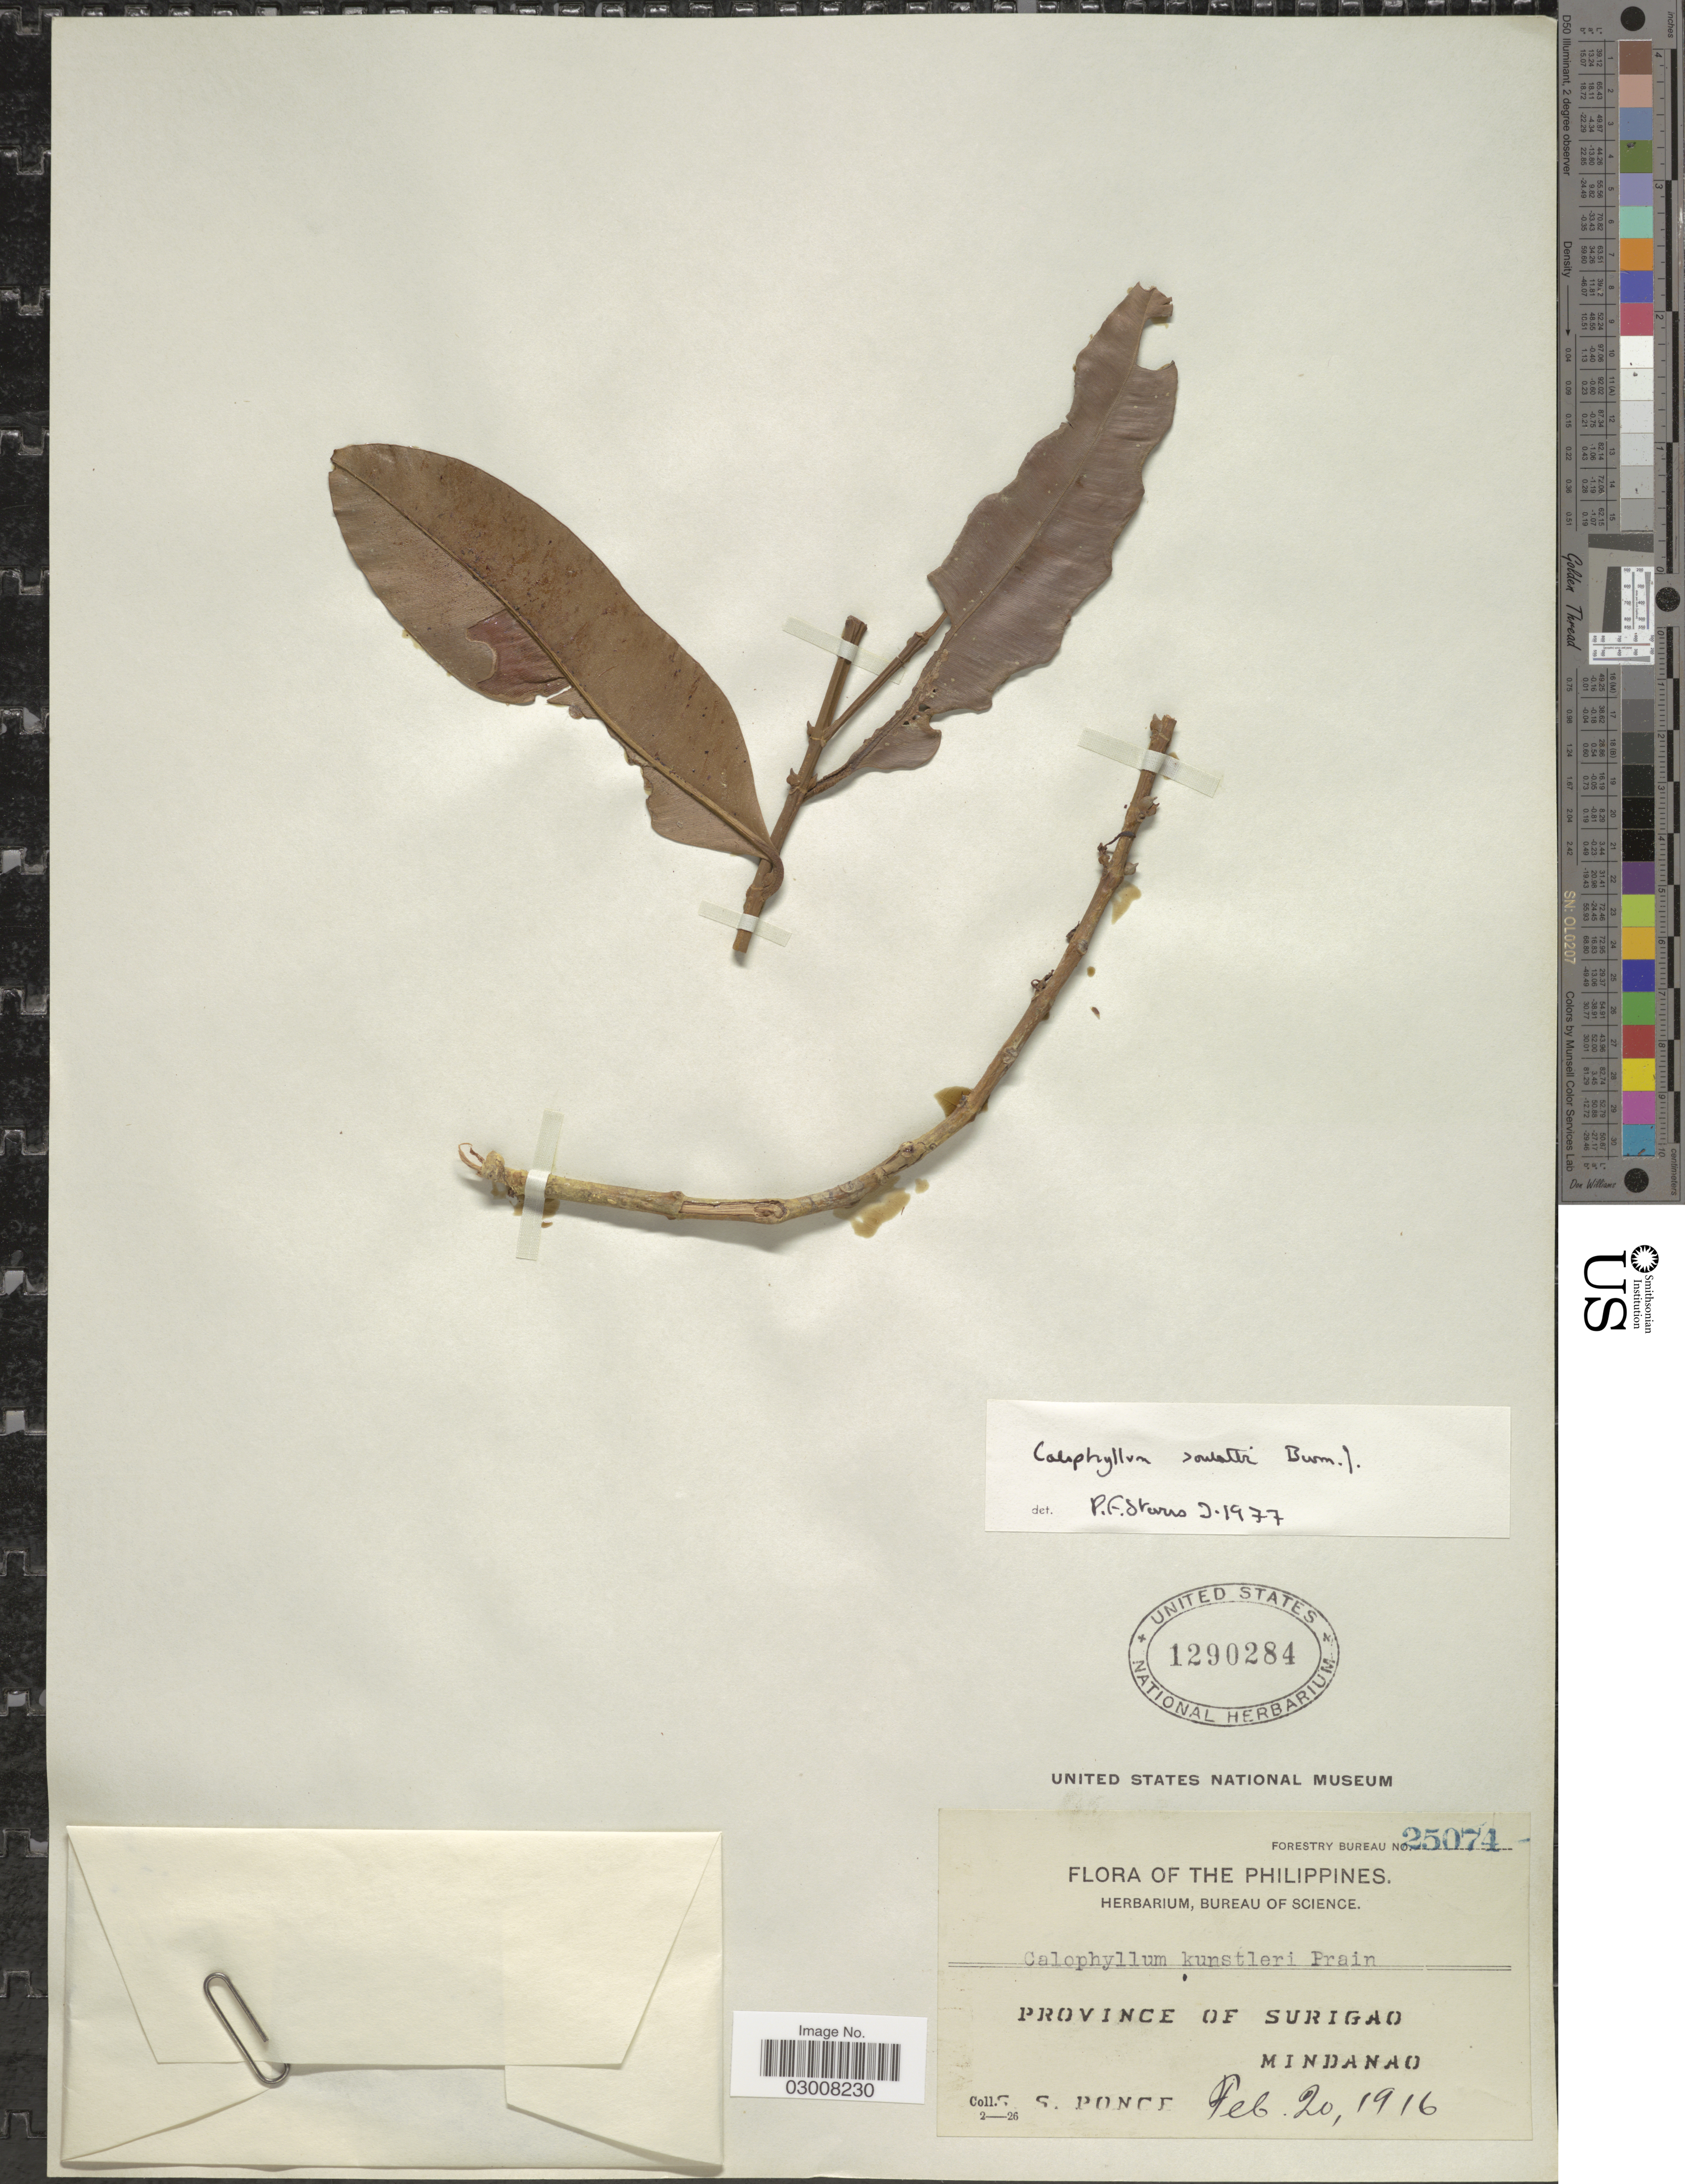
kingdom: Plantae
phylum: Tracheophyta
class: Magnoliopsida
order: Malpighiales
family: Calophyllaceae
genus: Calophyllum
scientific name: Calophyllum soulattri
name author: Burm. f.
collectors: S. Ponce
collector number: Forestry Bureau 25074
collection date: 1916-02-20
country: Philippines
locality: Province of Surigao, Mindanao.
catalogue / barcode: US 1290284